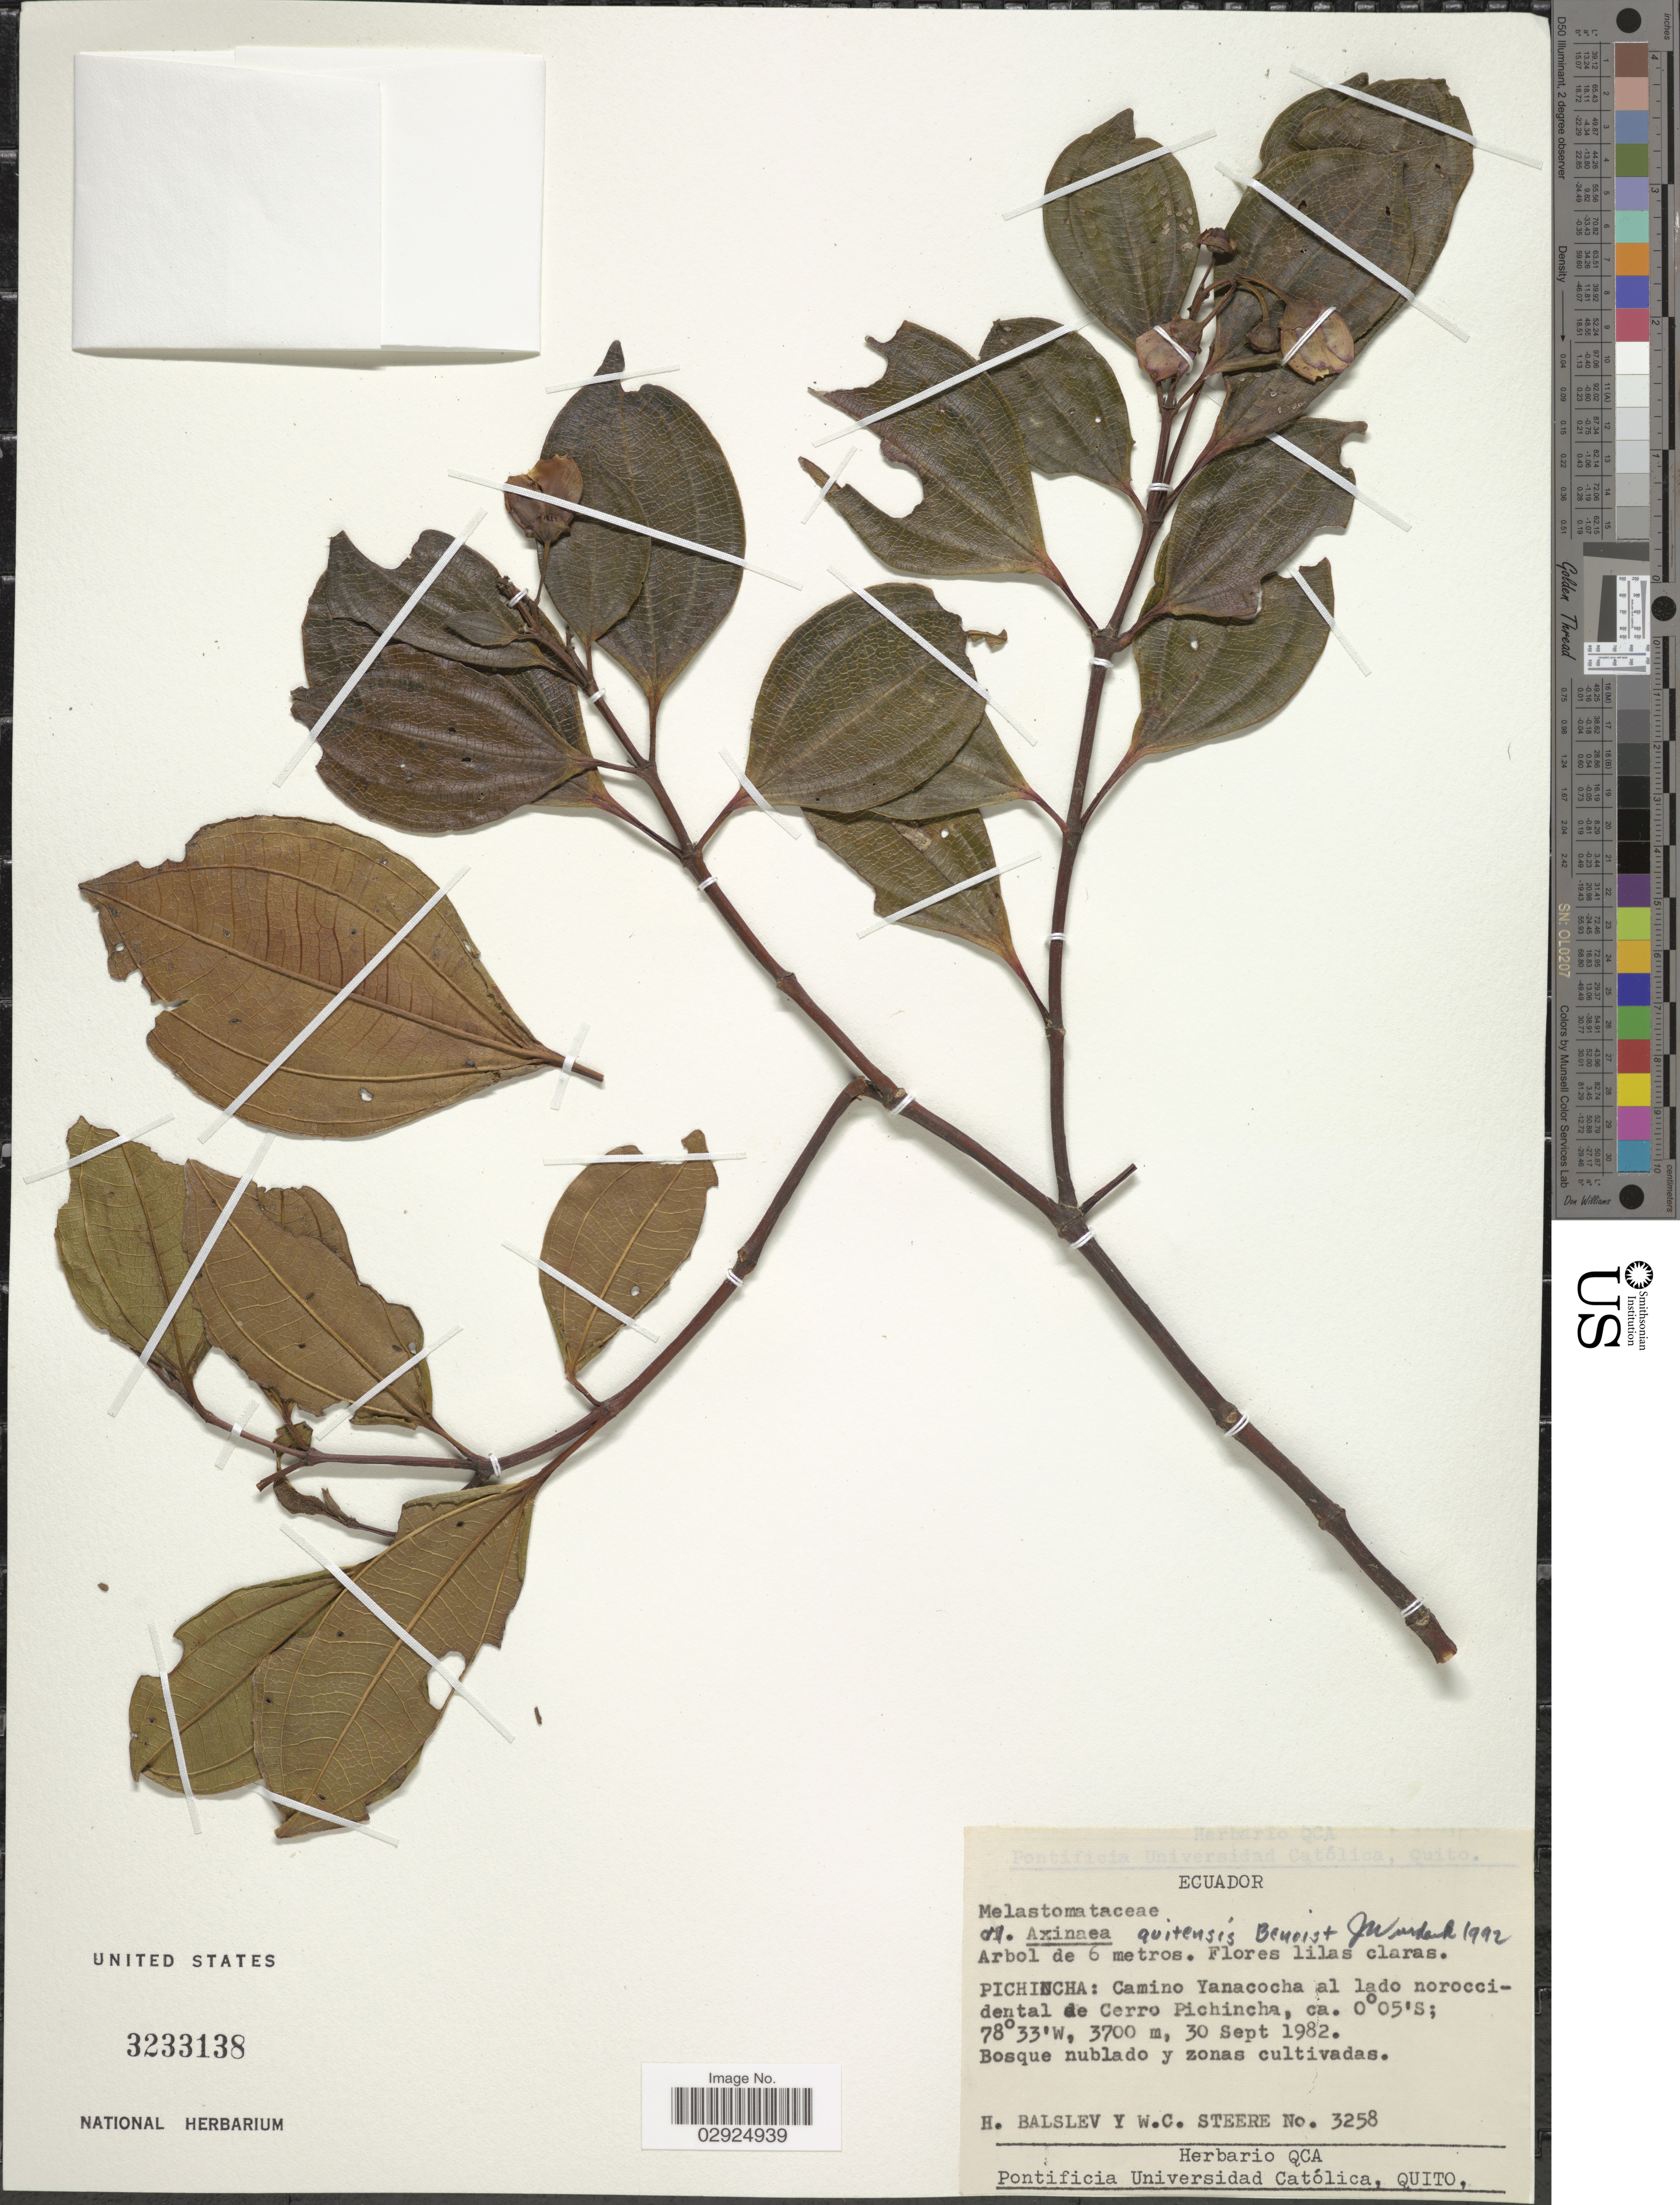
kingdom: Plantae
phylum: Tracheophyta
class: Magnoliopsida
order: Myrtales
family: Melastomataceae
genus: Axinaea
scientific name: Axinaea quitensis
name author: Benoist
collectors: H. Balslev & W. C. Steere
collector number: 3258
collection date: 1982-09-30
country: Ecuador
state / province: Pichincha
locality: Pichincha: Camino Yanacocha al lado noroccidental de Cerro Pichincha.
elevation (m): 3700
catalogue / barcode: US 3233138